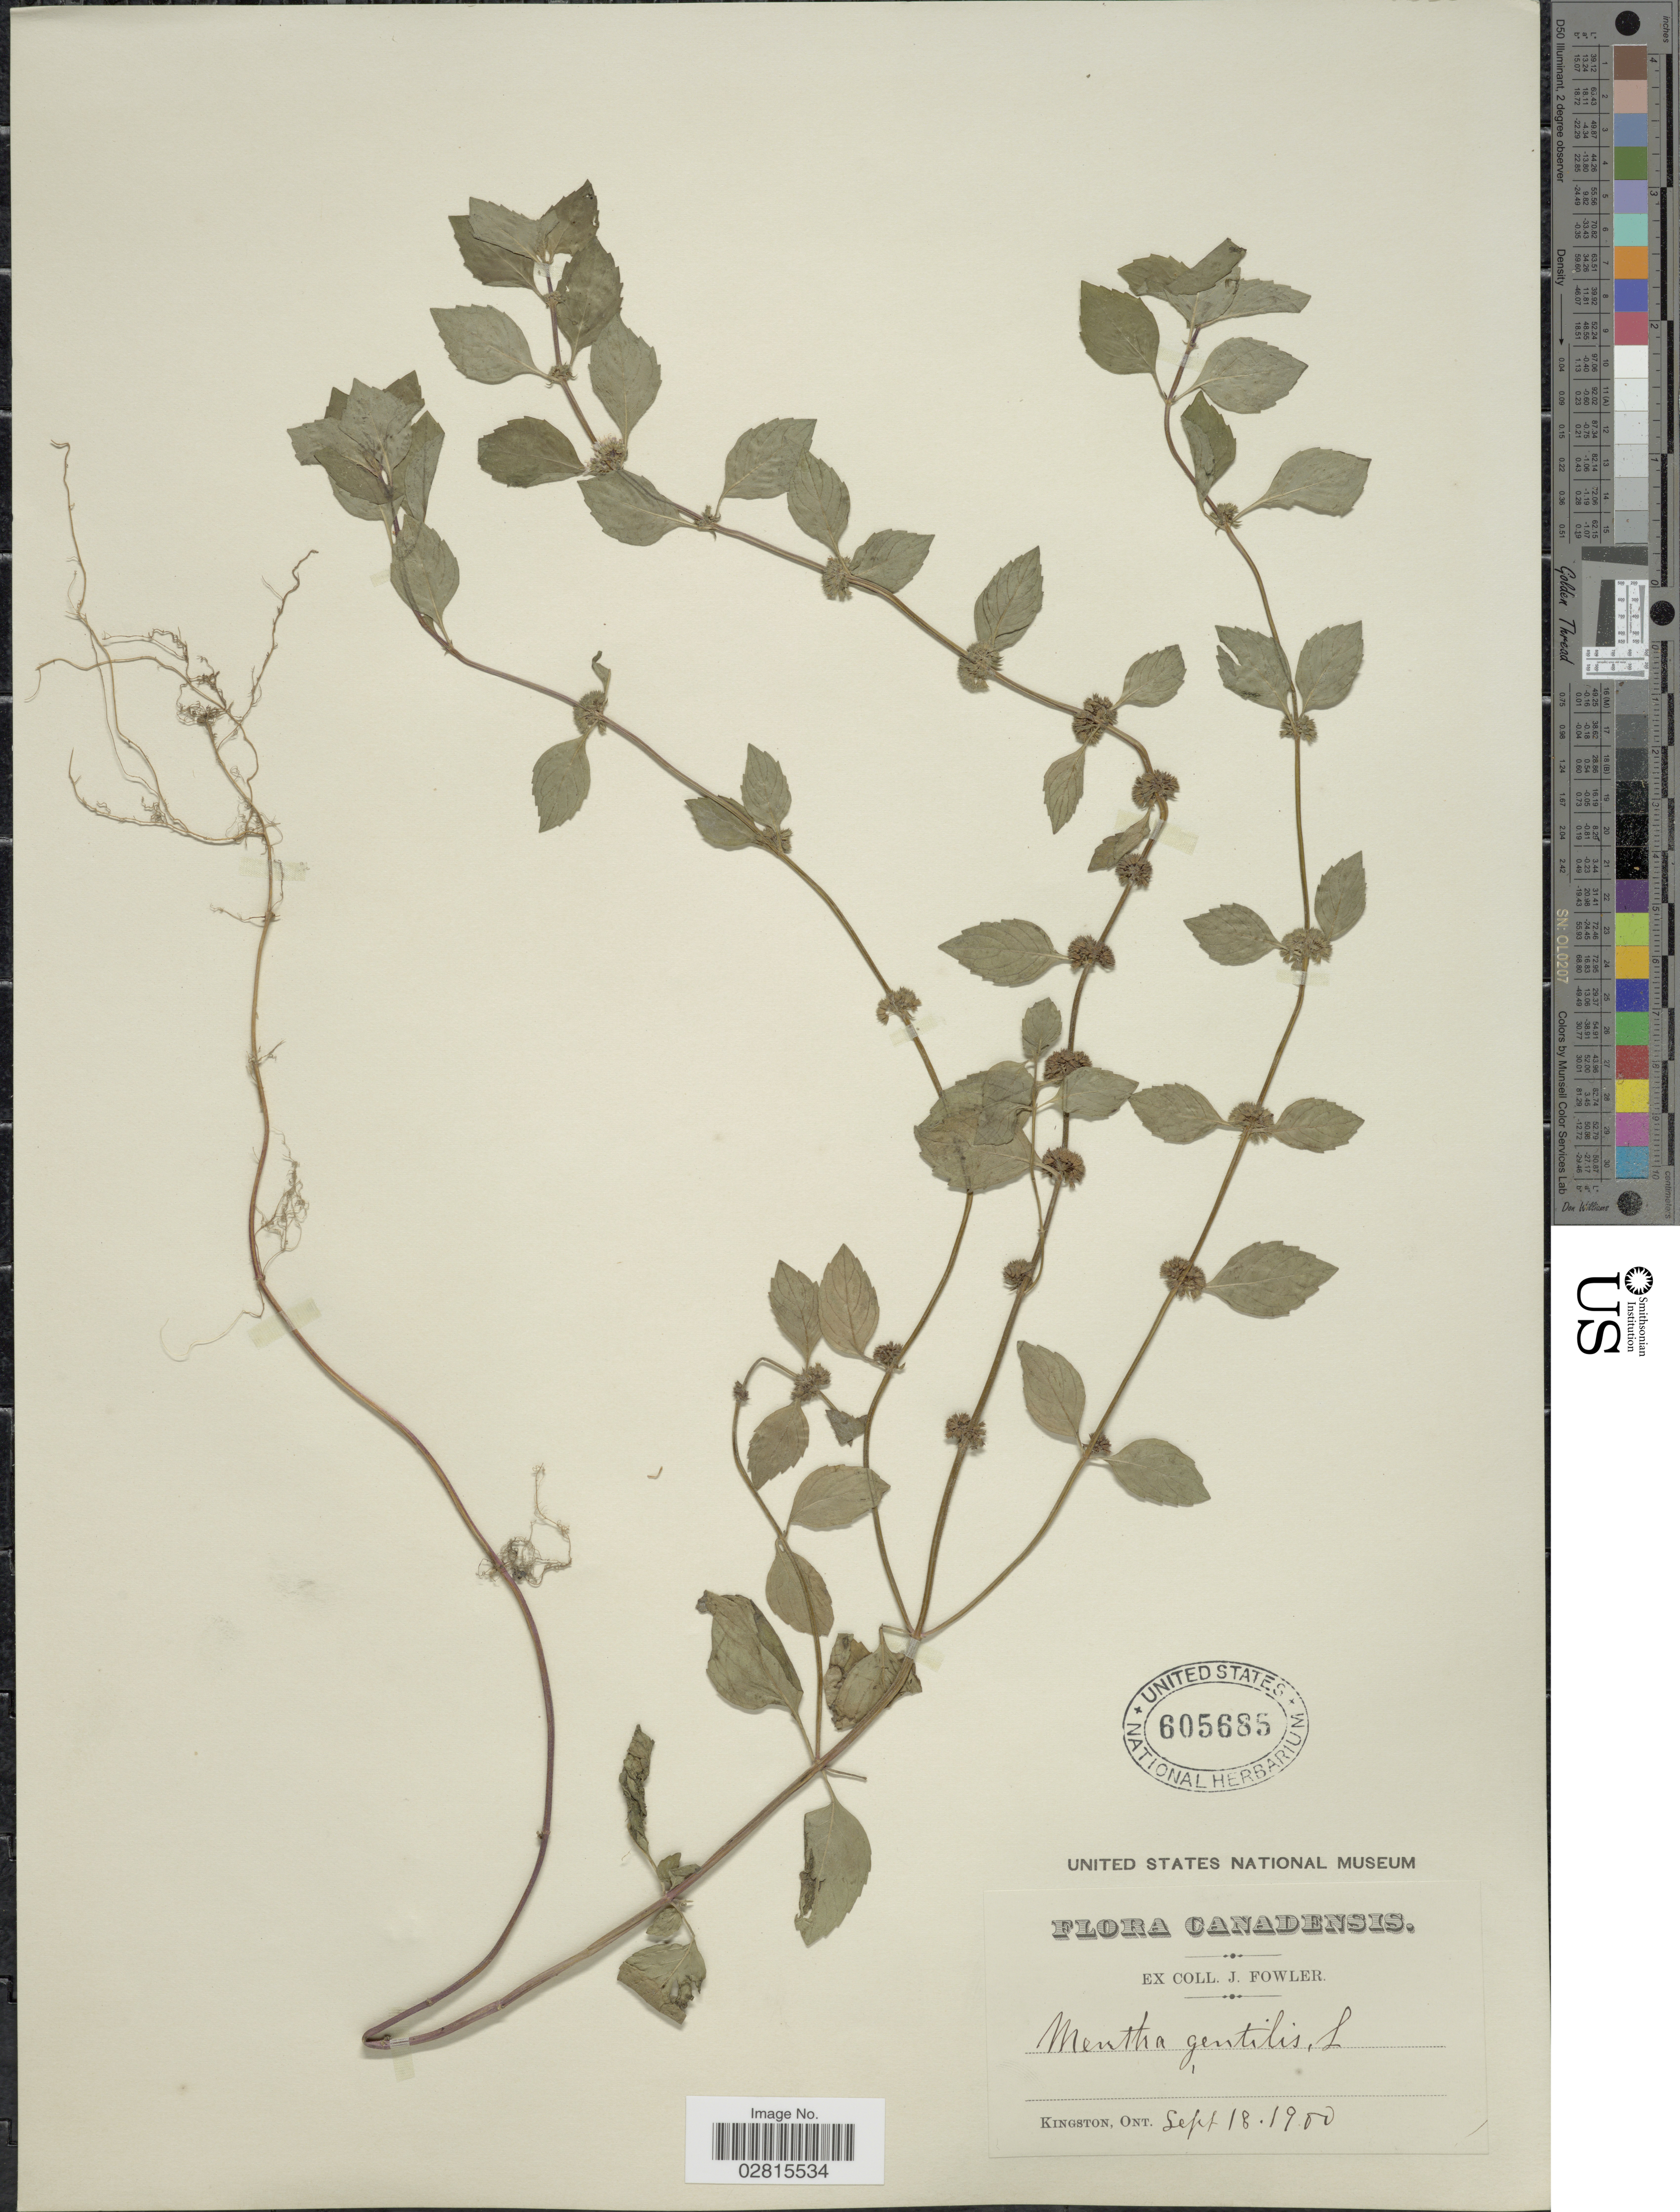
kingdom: Plantae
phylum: Tracheophyta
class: Magnoliopsida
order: Lamiales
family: Lamiaceae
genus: Mentha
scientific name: Mentha x gentilis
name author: L.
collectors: J. P. Fowler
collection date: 1900-09-18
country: Canada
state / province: Ontario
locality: Kingston, Ont.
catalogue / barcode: US 605685